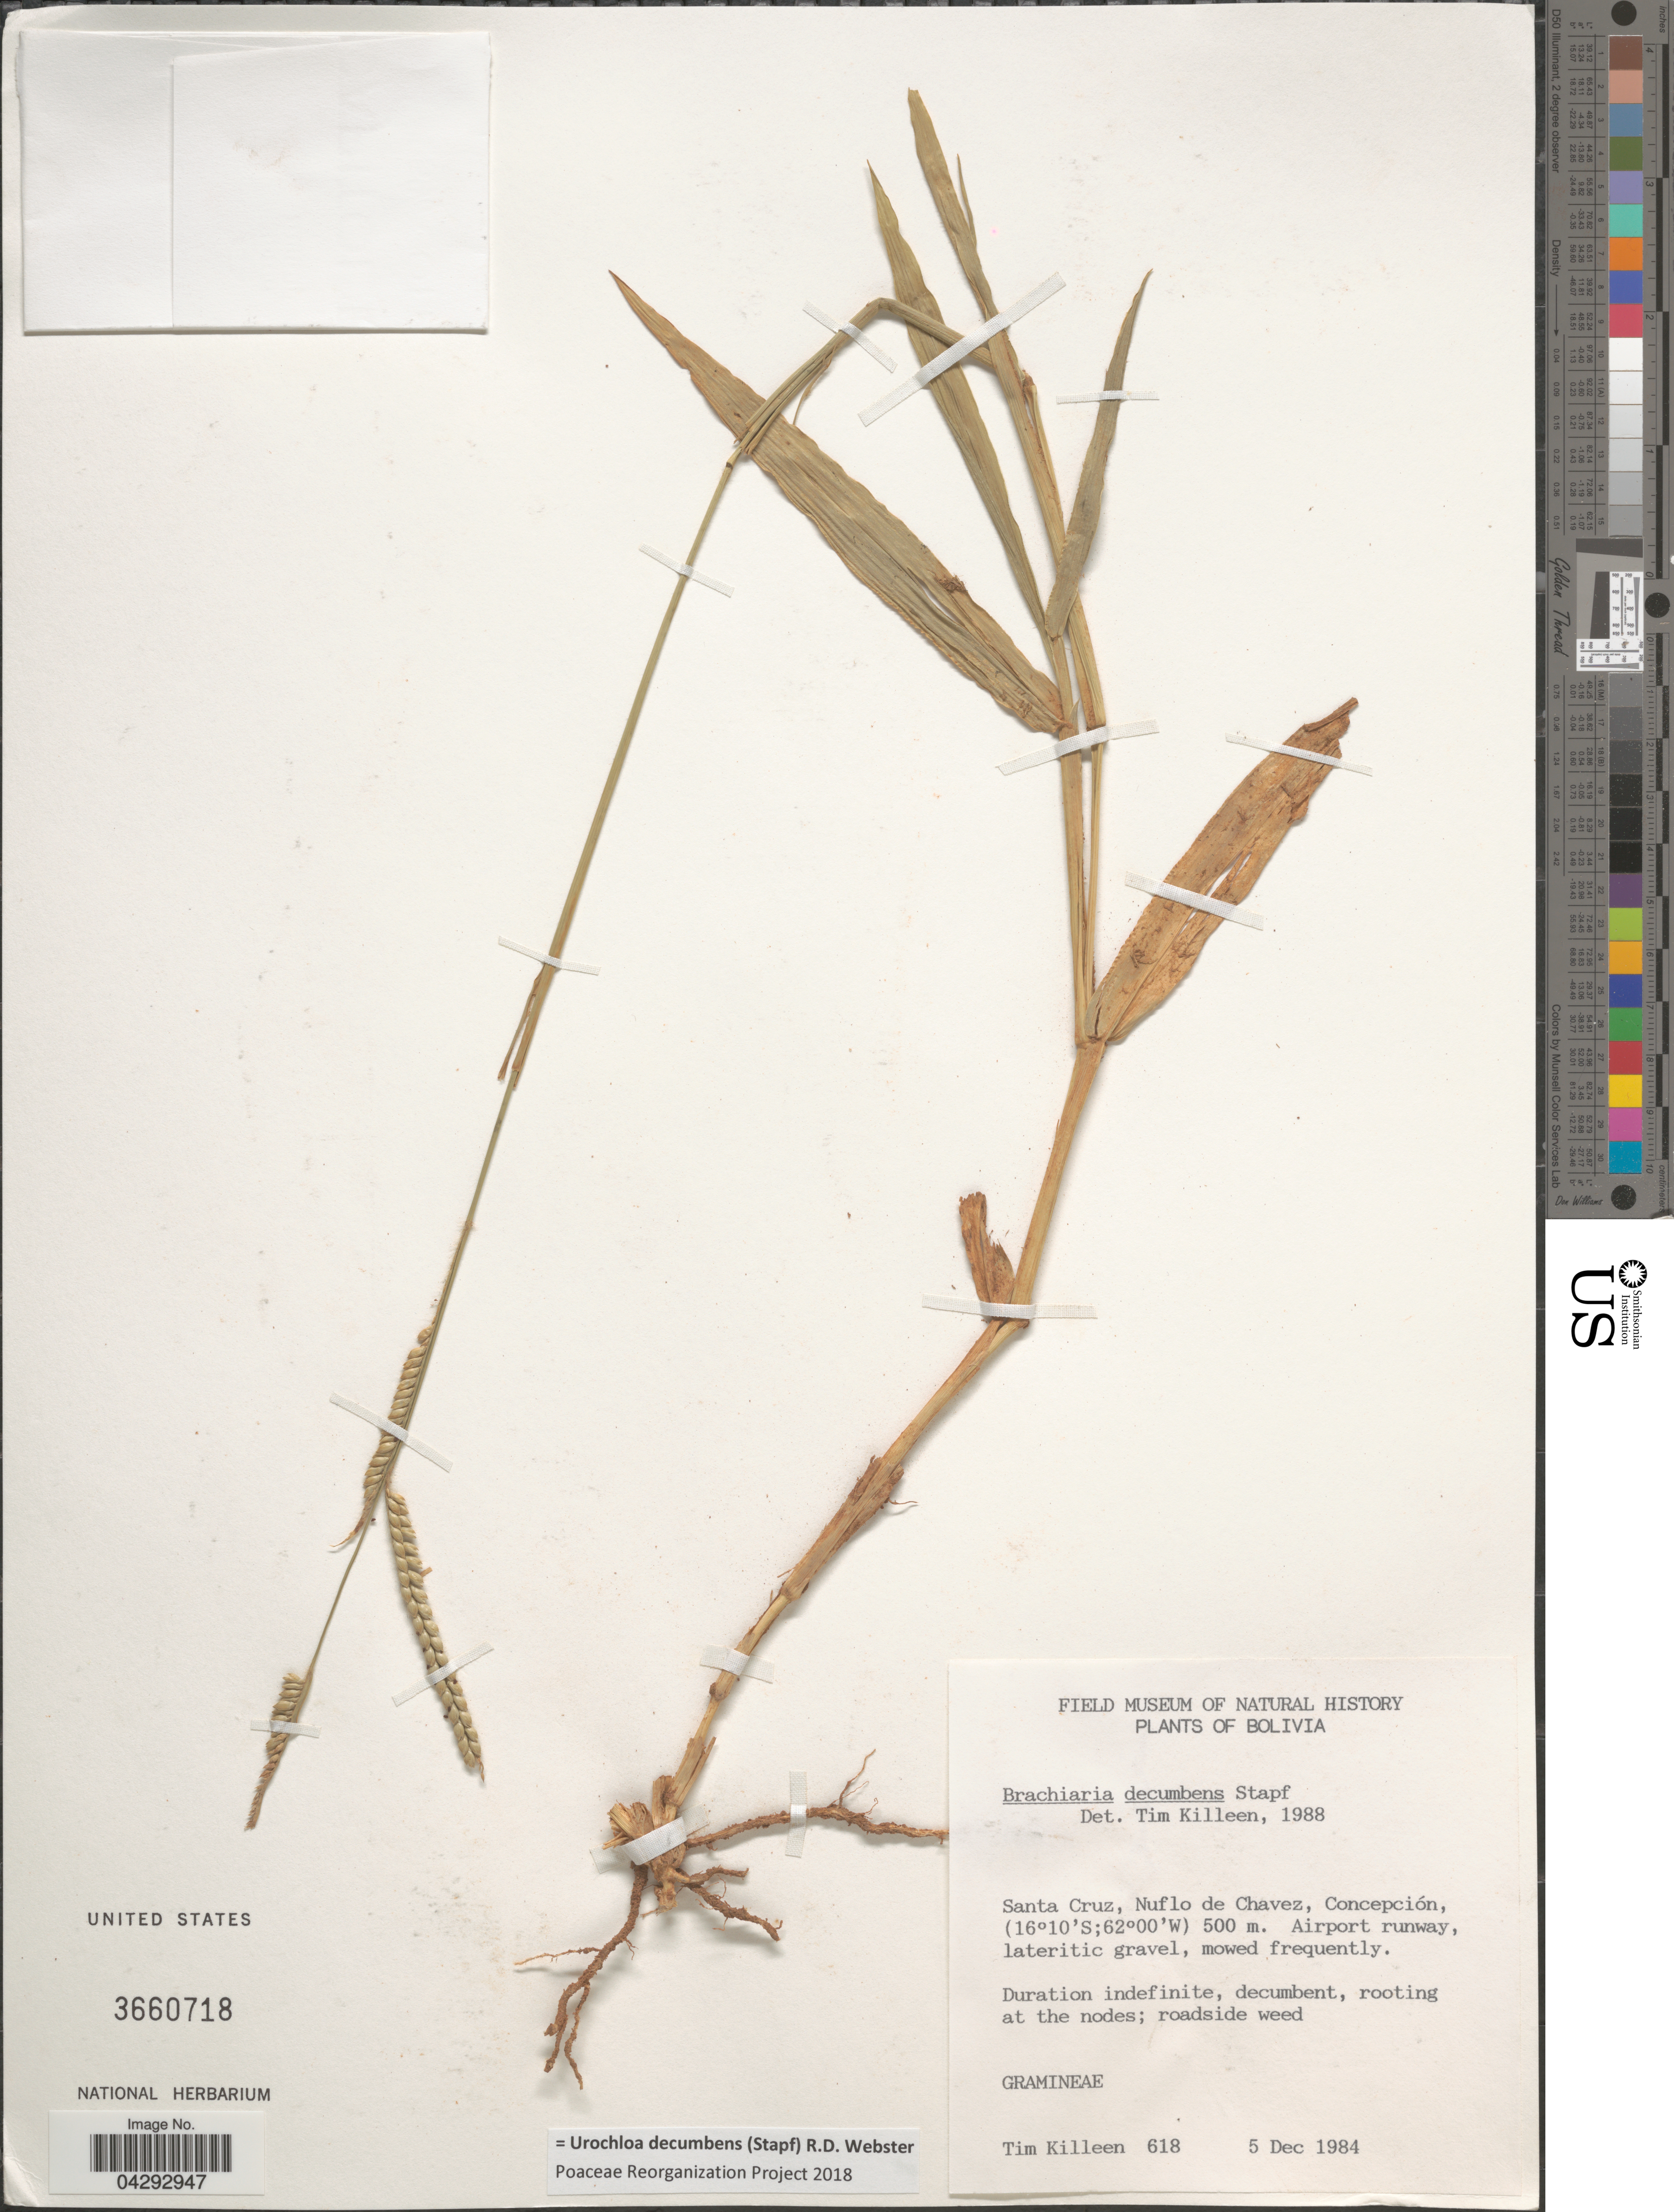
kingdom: Plantae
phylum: Tracheophyta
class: Liliopsida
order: Poales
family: Poaceae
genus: Urochloa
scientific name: Urochloa decumbens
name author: (Stapf) R.D. Webster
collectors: T. J. Killeen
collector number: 618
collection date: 1984-12-05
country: Bolivia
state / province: Santa Cruz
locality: Nuflo de Chavez, Concepción.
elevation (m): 500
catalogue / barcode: US 3660718